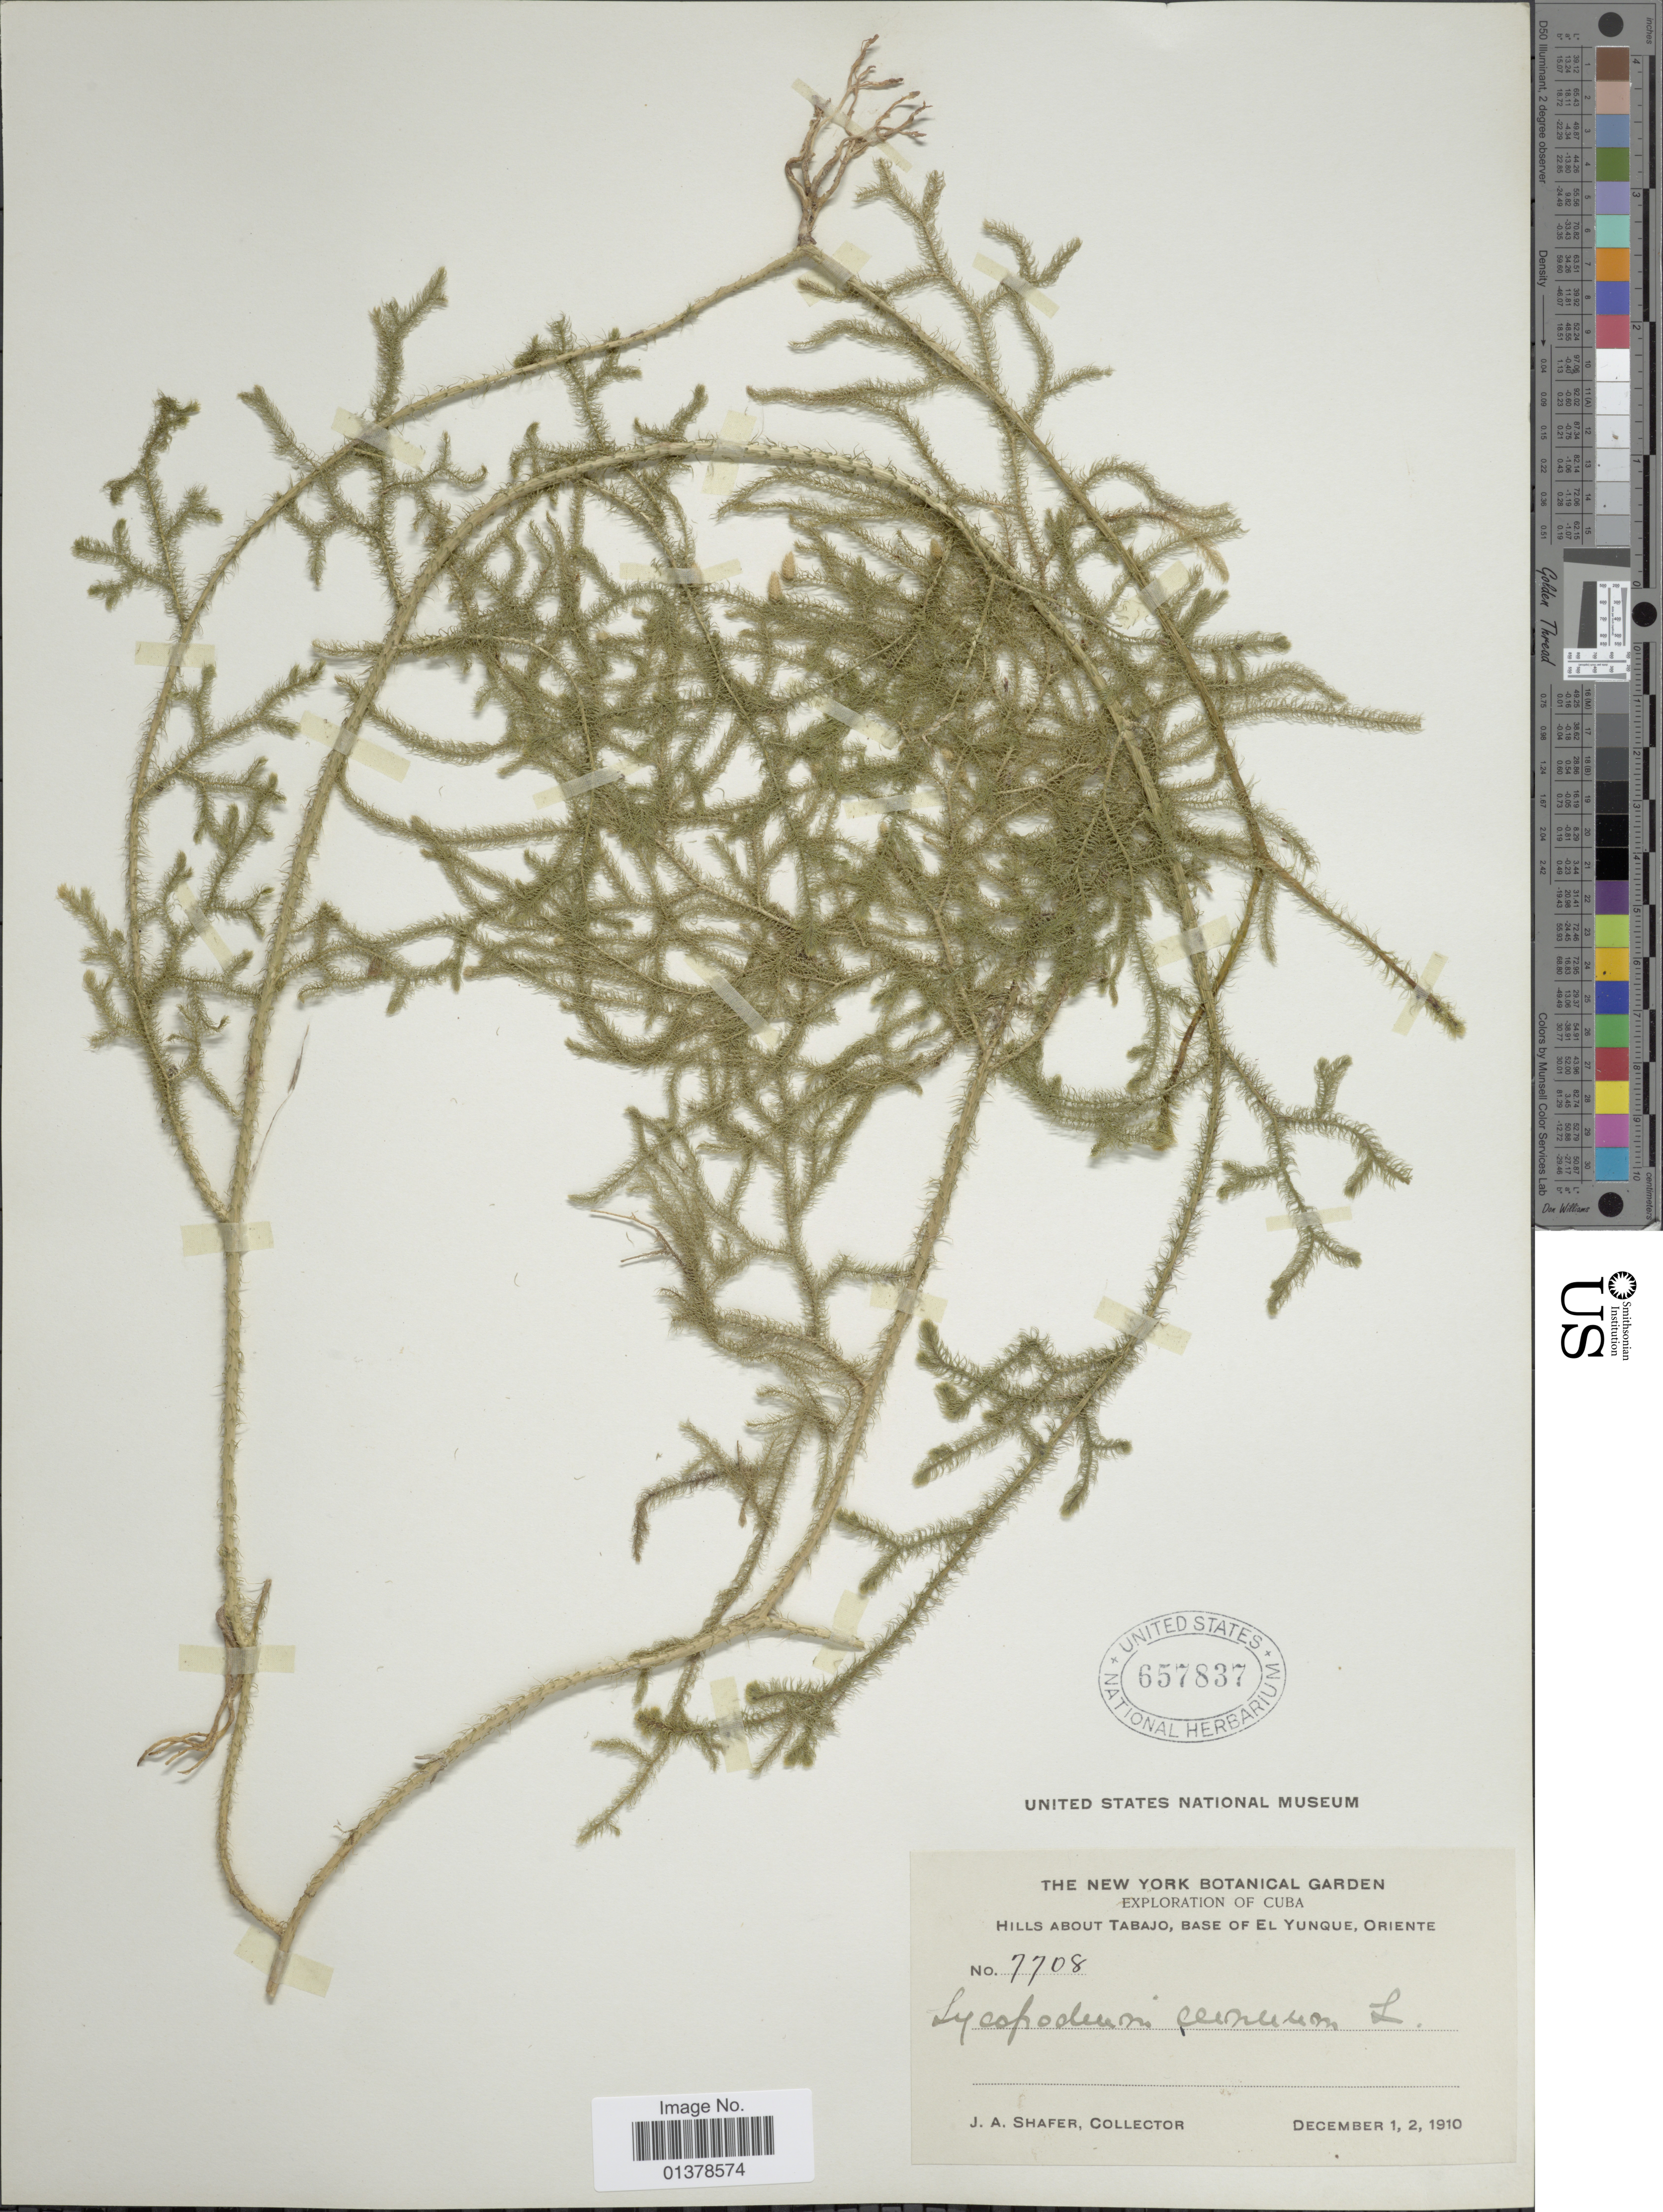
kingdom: Plantae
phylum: Tracheophyta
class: Lycopodiopsida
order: Lycopodiales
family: Lycopodiaceae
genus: Palhinhaea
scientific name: Palhinhaea cernua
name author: (L.) Vasc. & Franco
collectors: J. A. Shafer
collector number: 7708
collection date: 1910-12-01/1910-12-02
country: Cuba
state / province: Oriente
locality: Hills about Tabajp, Base of El Yunque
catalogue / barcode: US 657837